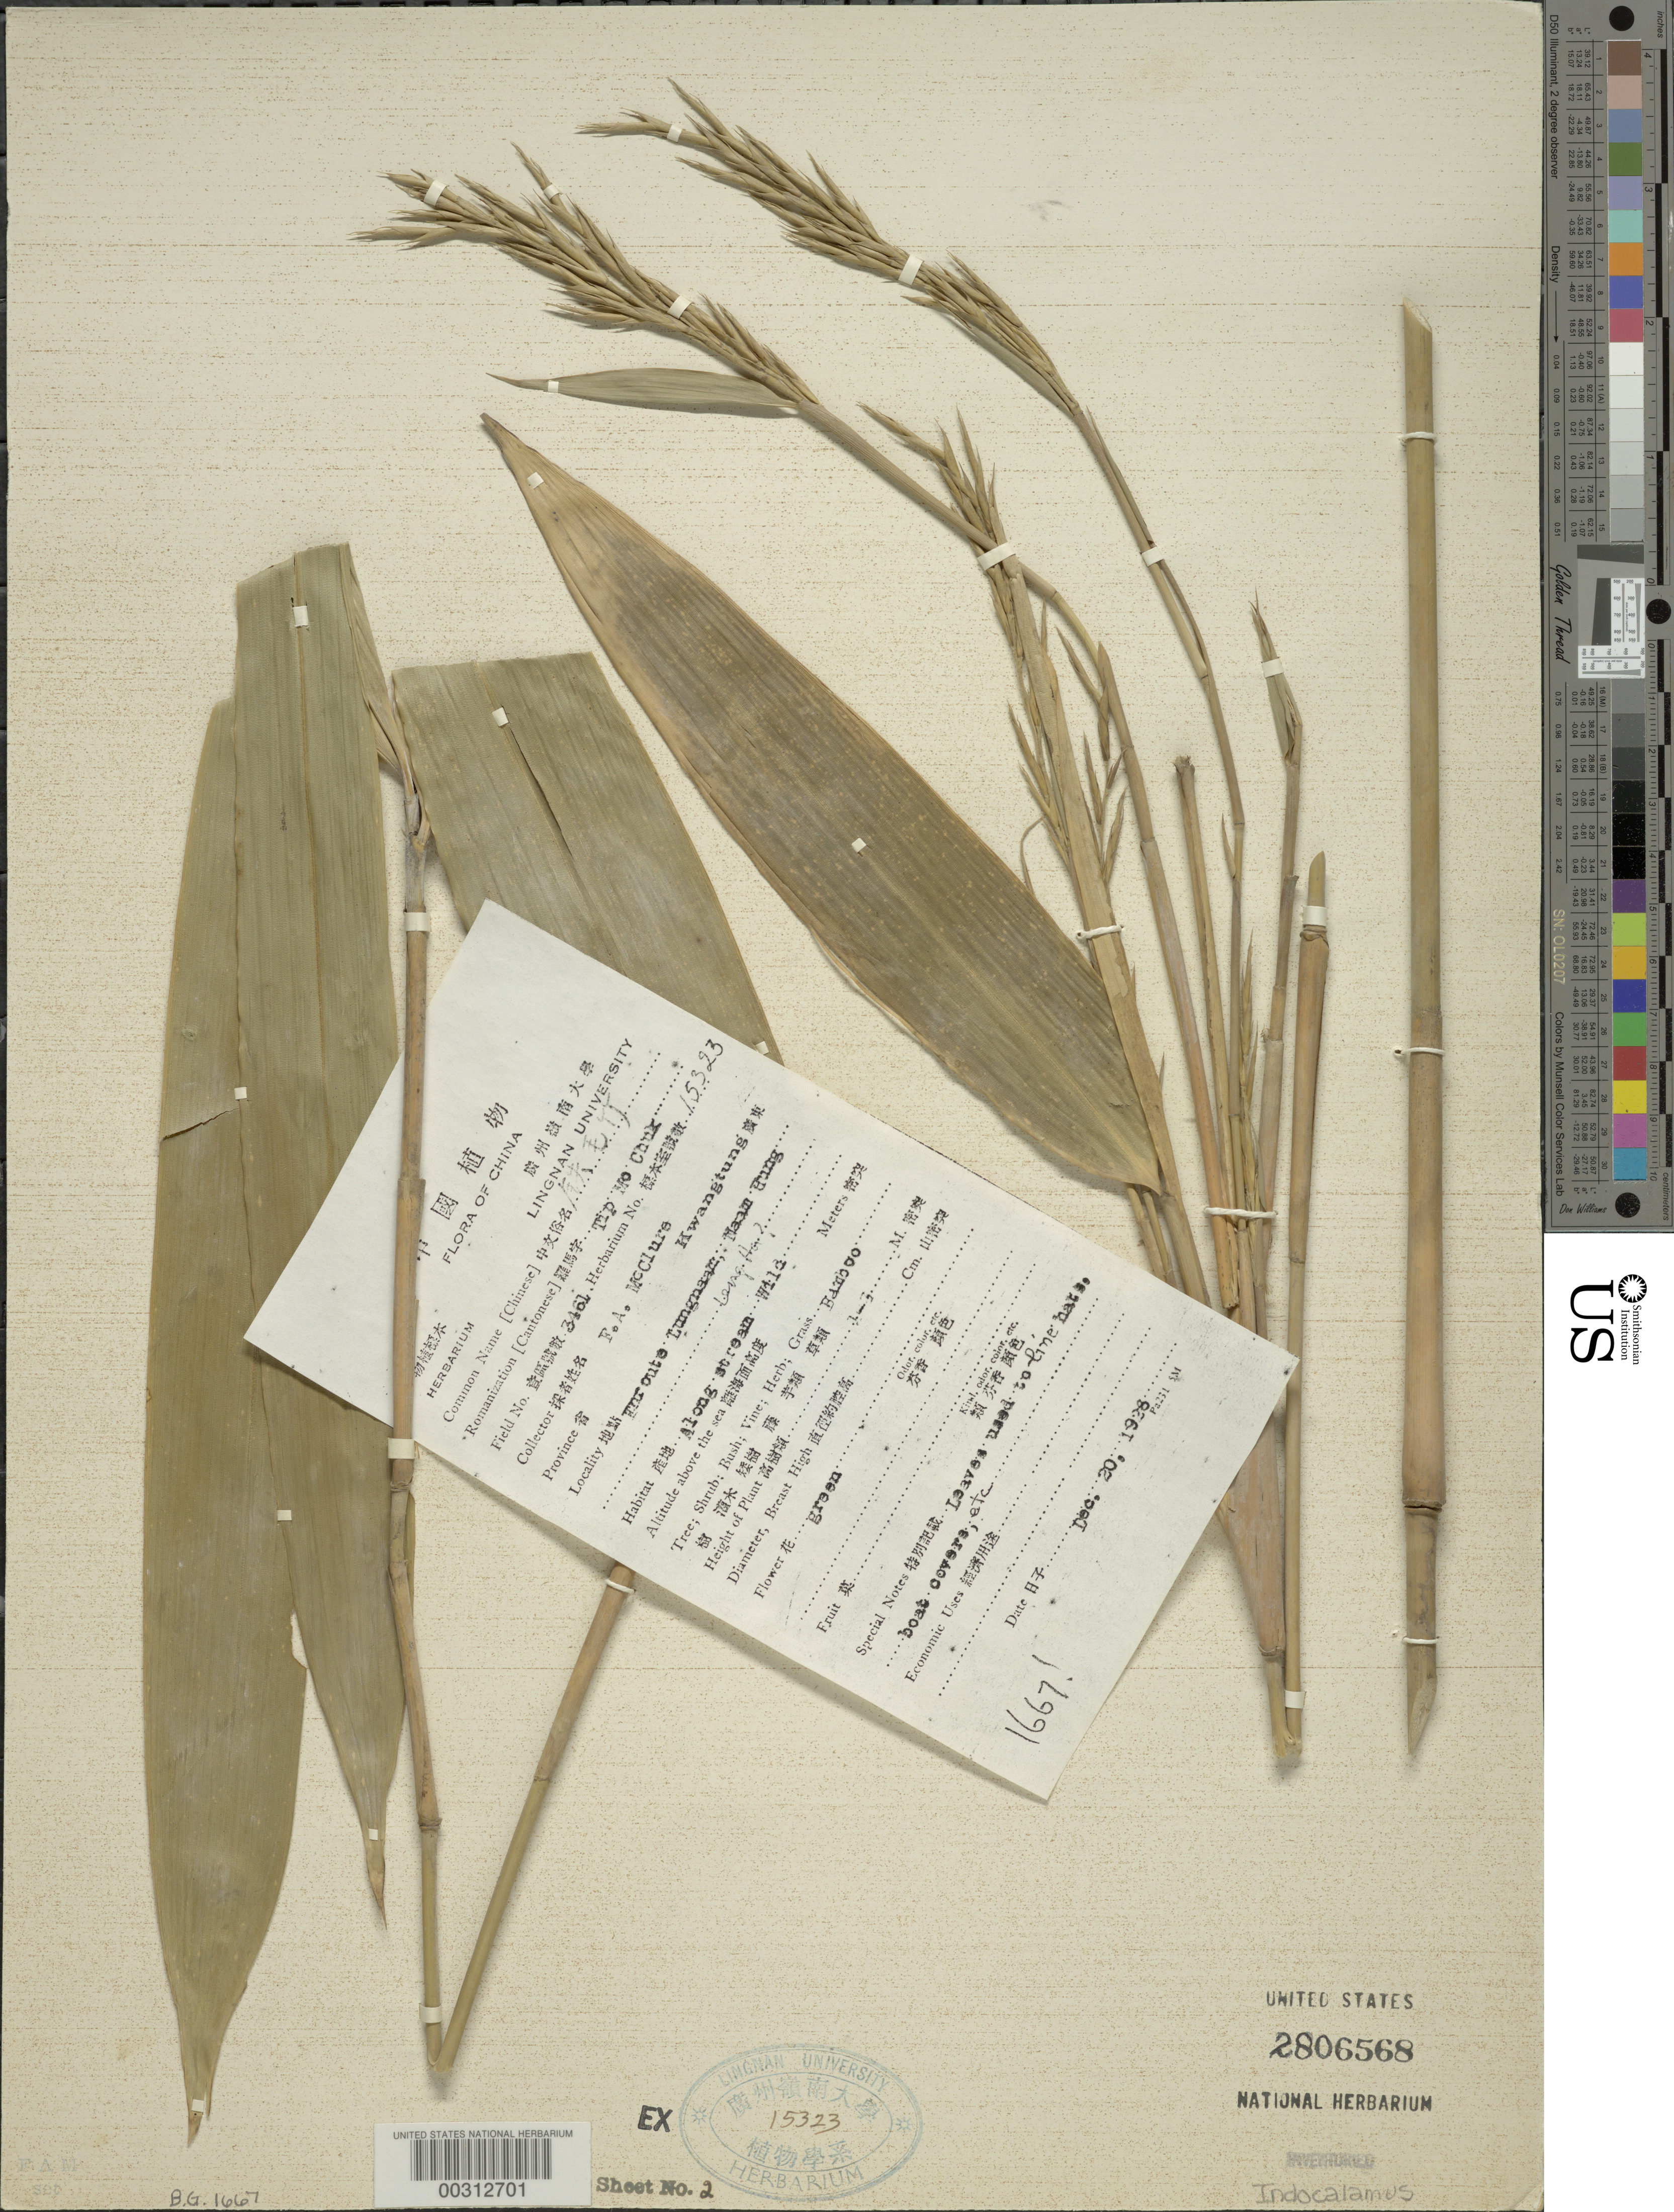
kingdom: Plantae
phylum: Tracheophyta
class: Liliopsida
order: Poales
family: Poaceae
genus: Indocalamus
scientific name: Indocalamus sp.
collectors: F. A. McClure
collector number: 3461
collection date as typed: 20 Dec 1926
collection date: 1926-12-20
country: China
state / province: Guangdong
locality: Naam hung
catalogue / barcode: US 2806568